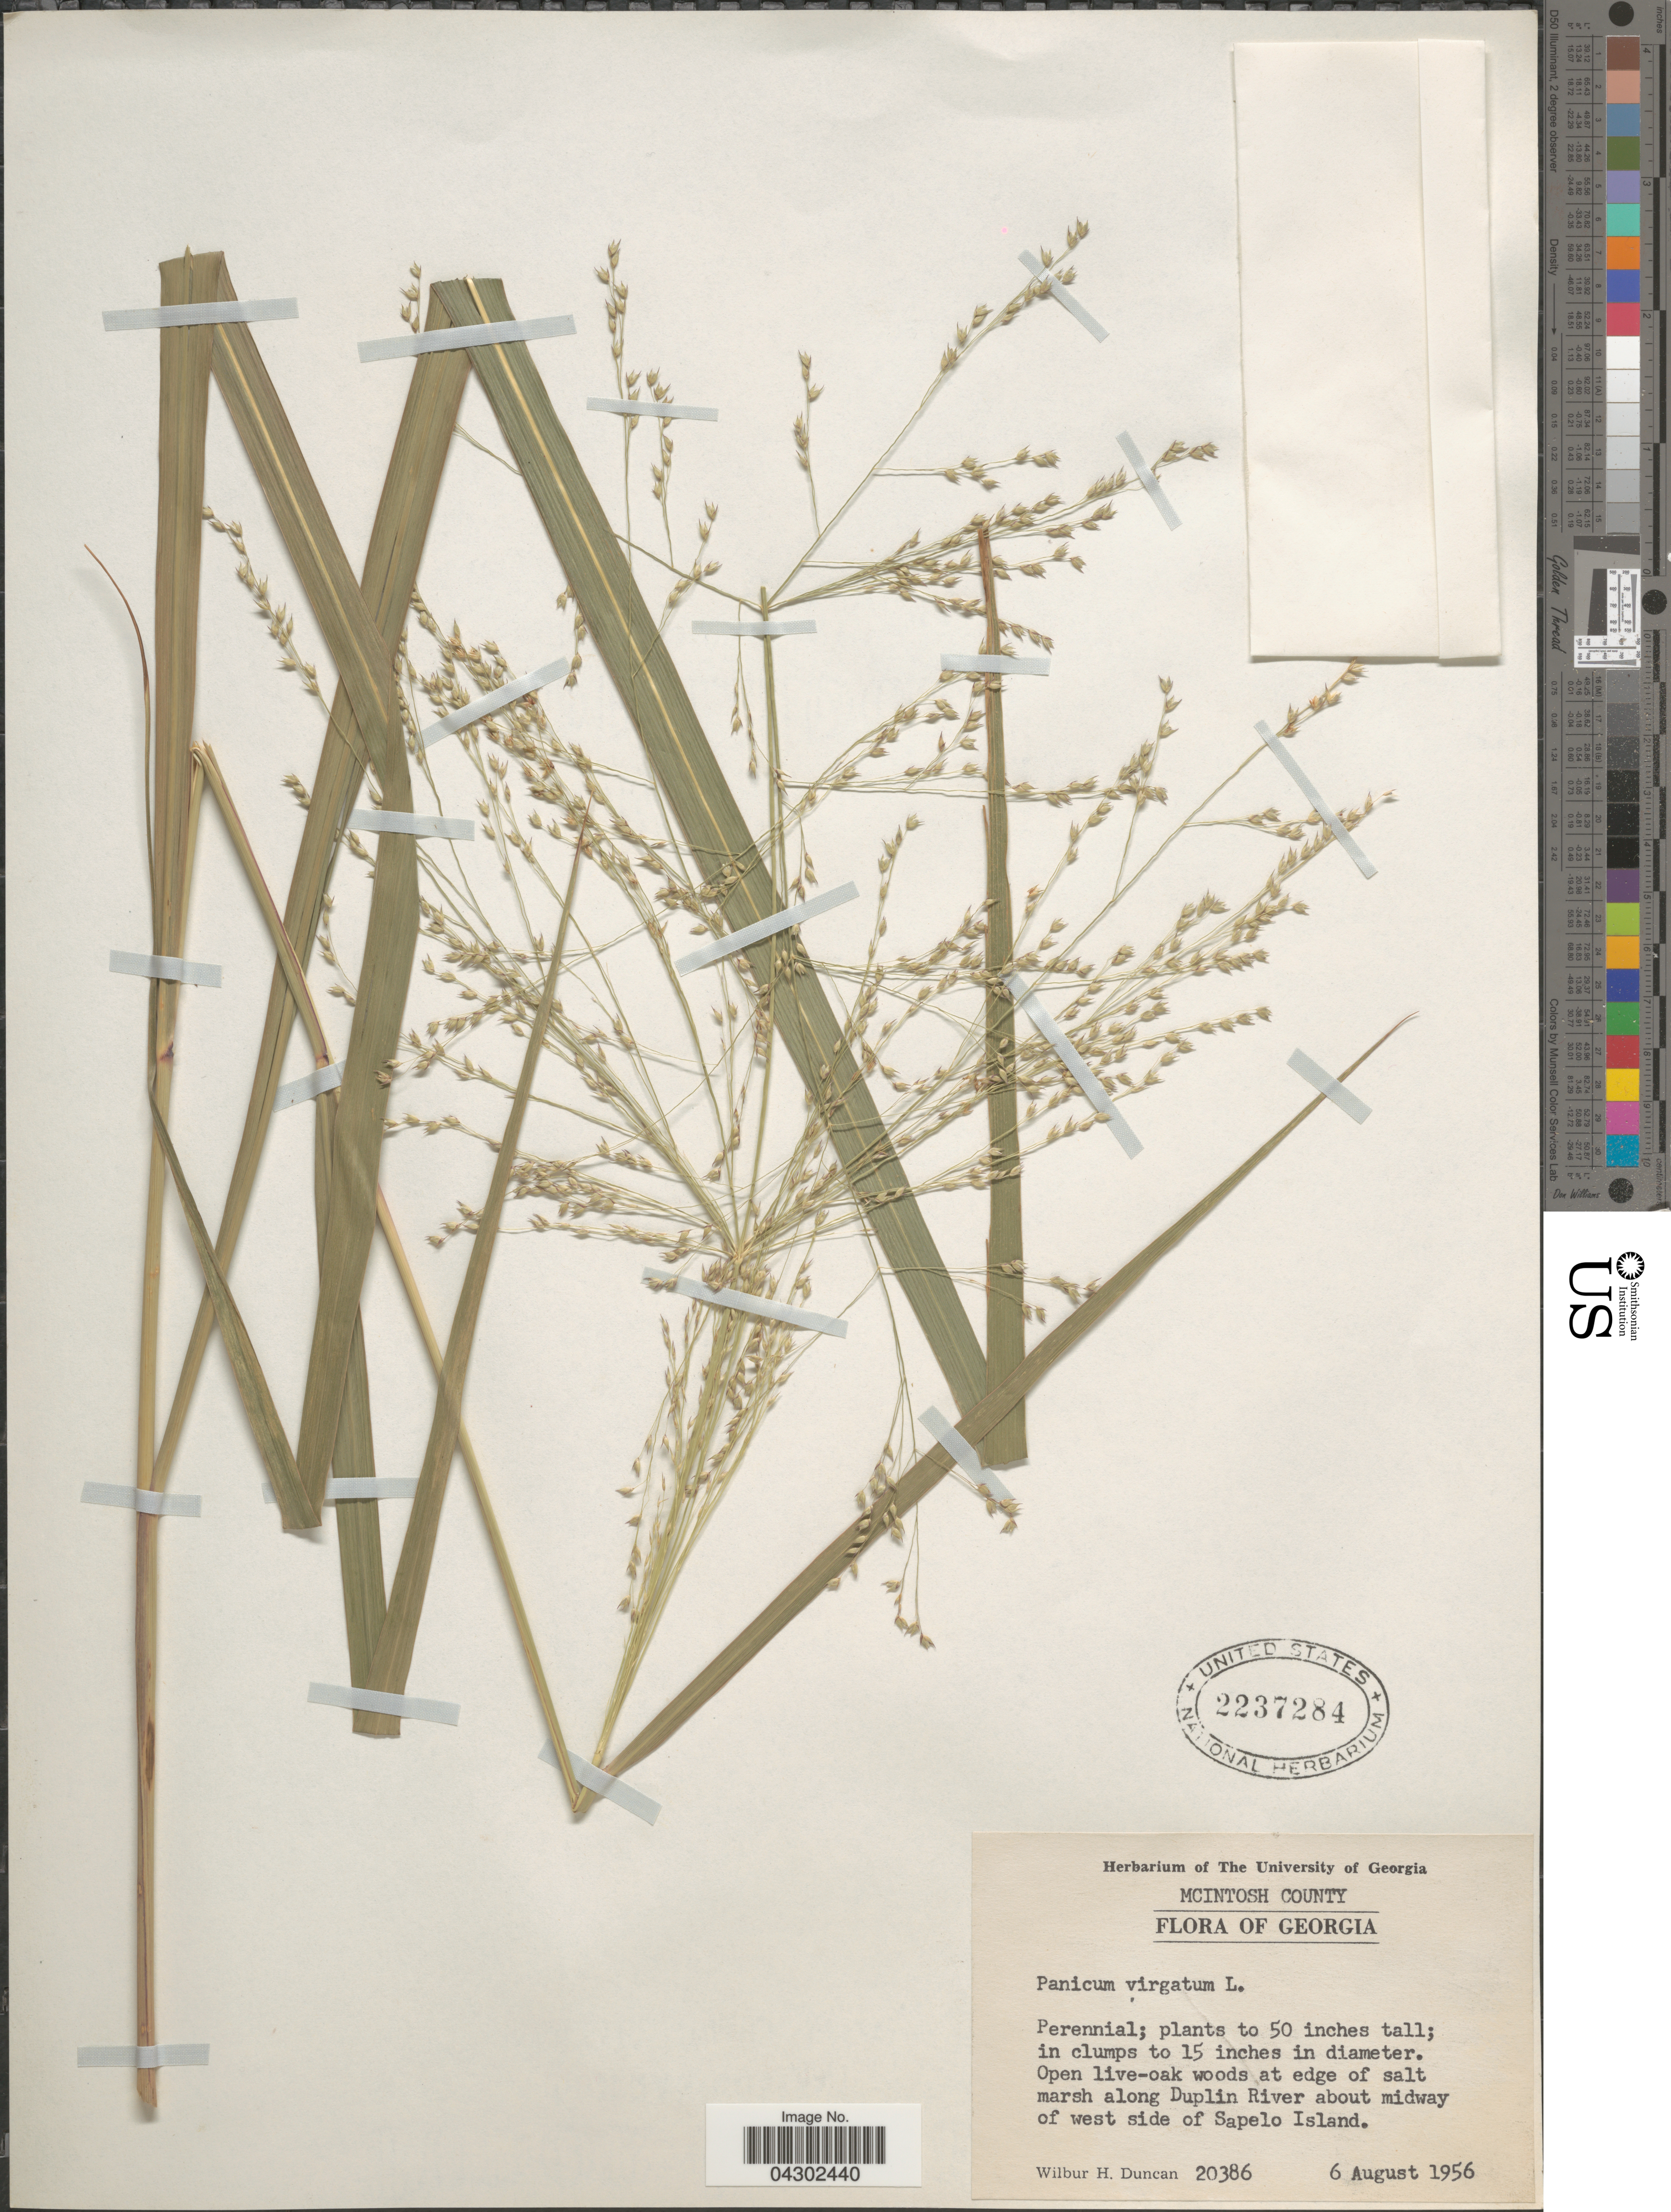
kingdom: Plantae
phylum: Tracheophyta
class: Liliopsida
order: Poales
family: Poaceae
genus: Panicum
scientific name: Panicum virgatum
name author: L.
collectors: W. H. Duncan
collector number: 20386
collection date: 1956-08-06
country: United States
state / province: Georgia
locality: Mcintosh County. Open live-oak woods at edge of salt marsh along Duplin River about midway of west side of Sapelo Island.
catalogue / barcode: US 2237284